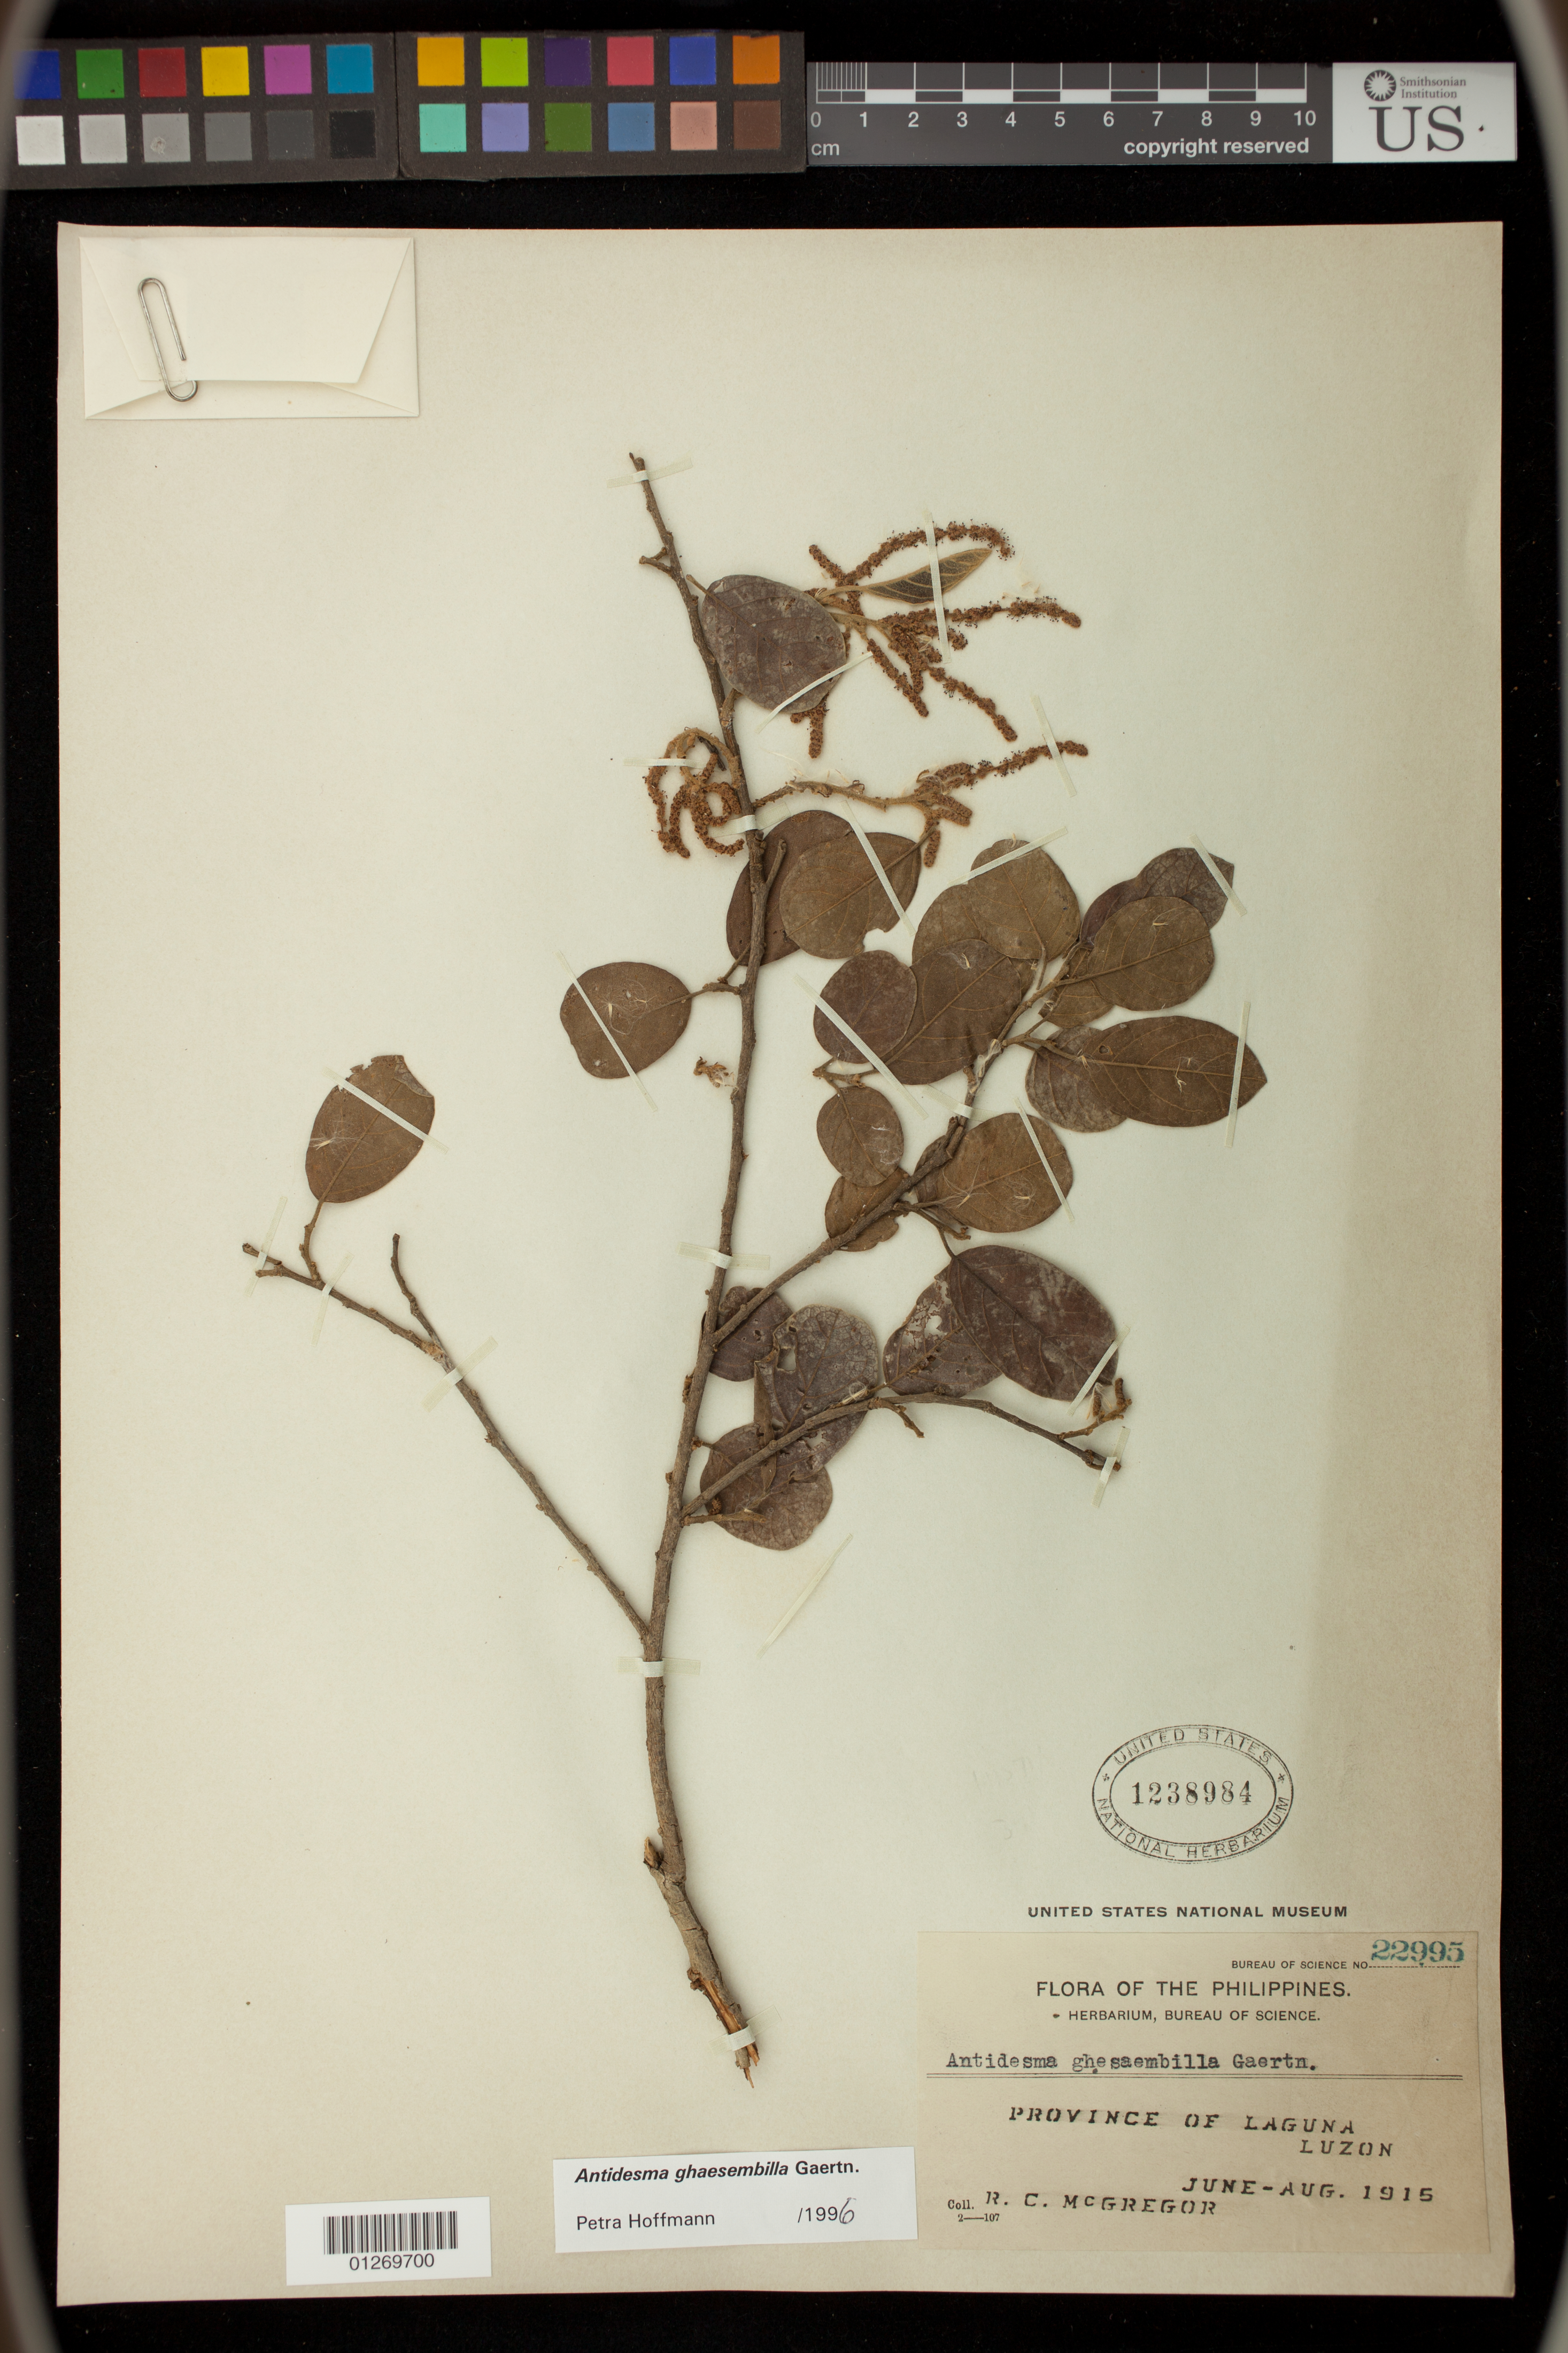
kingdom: Plantae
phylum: Tracheophyta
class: Magnoliopsida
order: Malpighiales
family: Phyllanthaceae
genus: Antidesma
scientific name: Antidesma ghaesembilla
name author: Gaertn.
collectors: R. C. McGregor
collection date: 1915-06/1915-08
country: Philippines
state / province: Calabarzon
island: Luzon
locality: Province of Laguna, Luzon.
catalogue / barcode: US 1238984